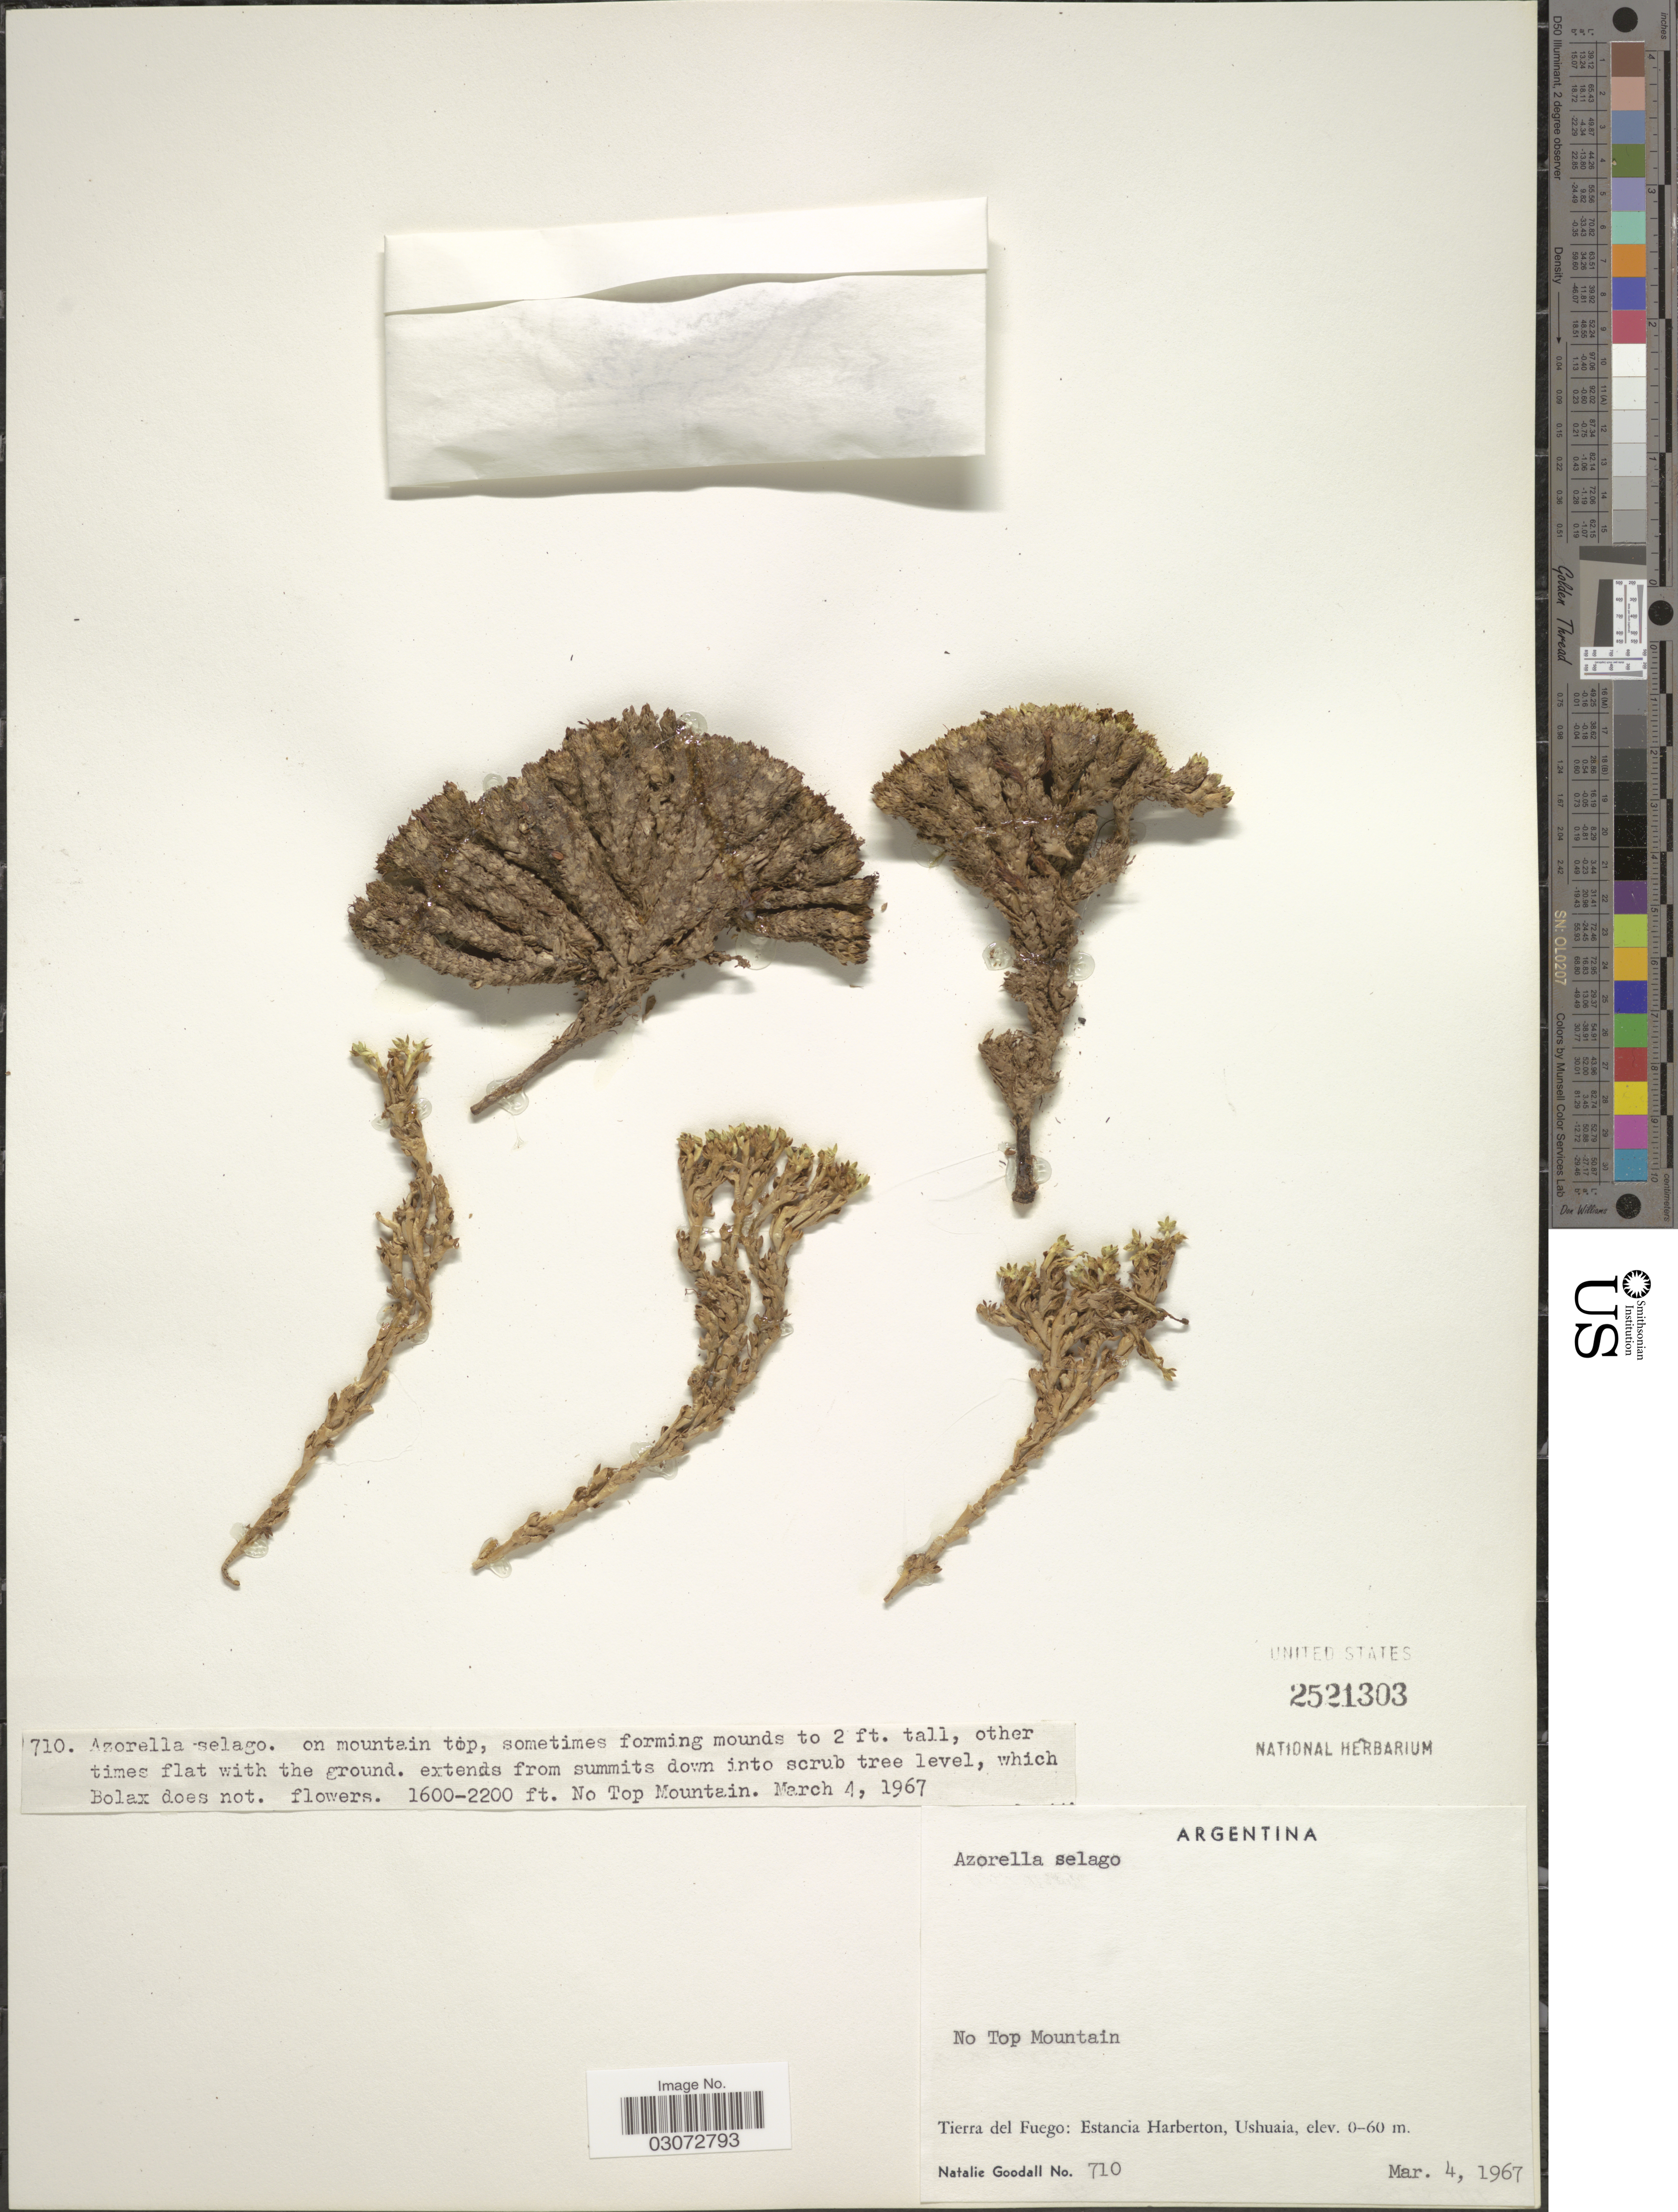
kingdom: Plantae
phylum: Tracheophyta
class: Magnoliopsida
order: Apiales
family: Apiaceae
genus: Azorella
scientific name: Azorella selago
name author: Hook. f.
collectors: N. Goodall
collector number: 710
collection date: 1967-03-04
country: Argentina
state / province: Tierra del Fuego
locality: Estancia Harberton, Ushuaia. No Top Mountain.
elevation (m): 0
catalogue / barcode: US 2521303